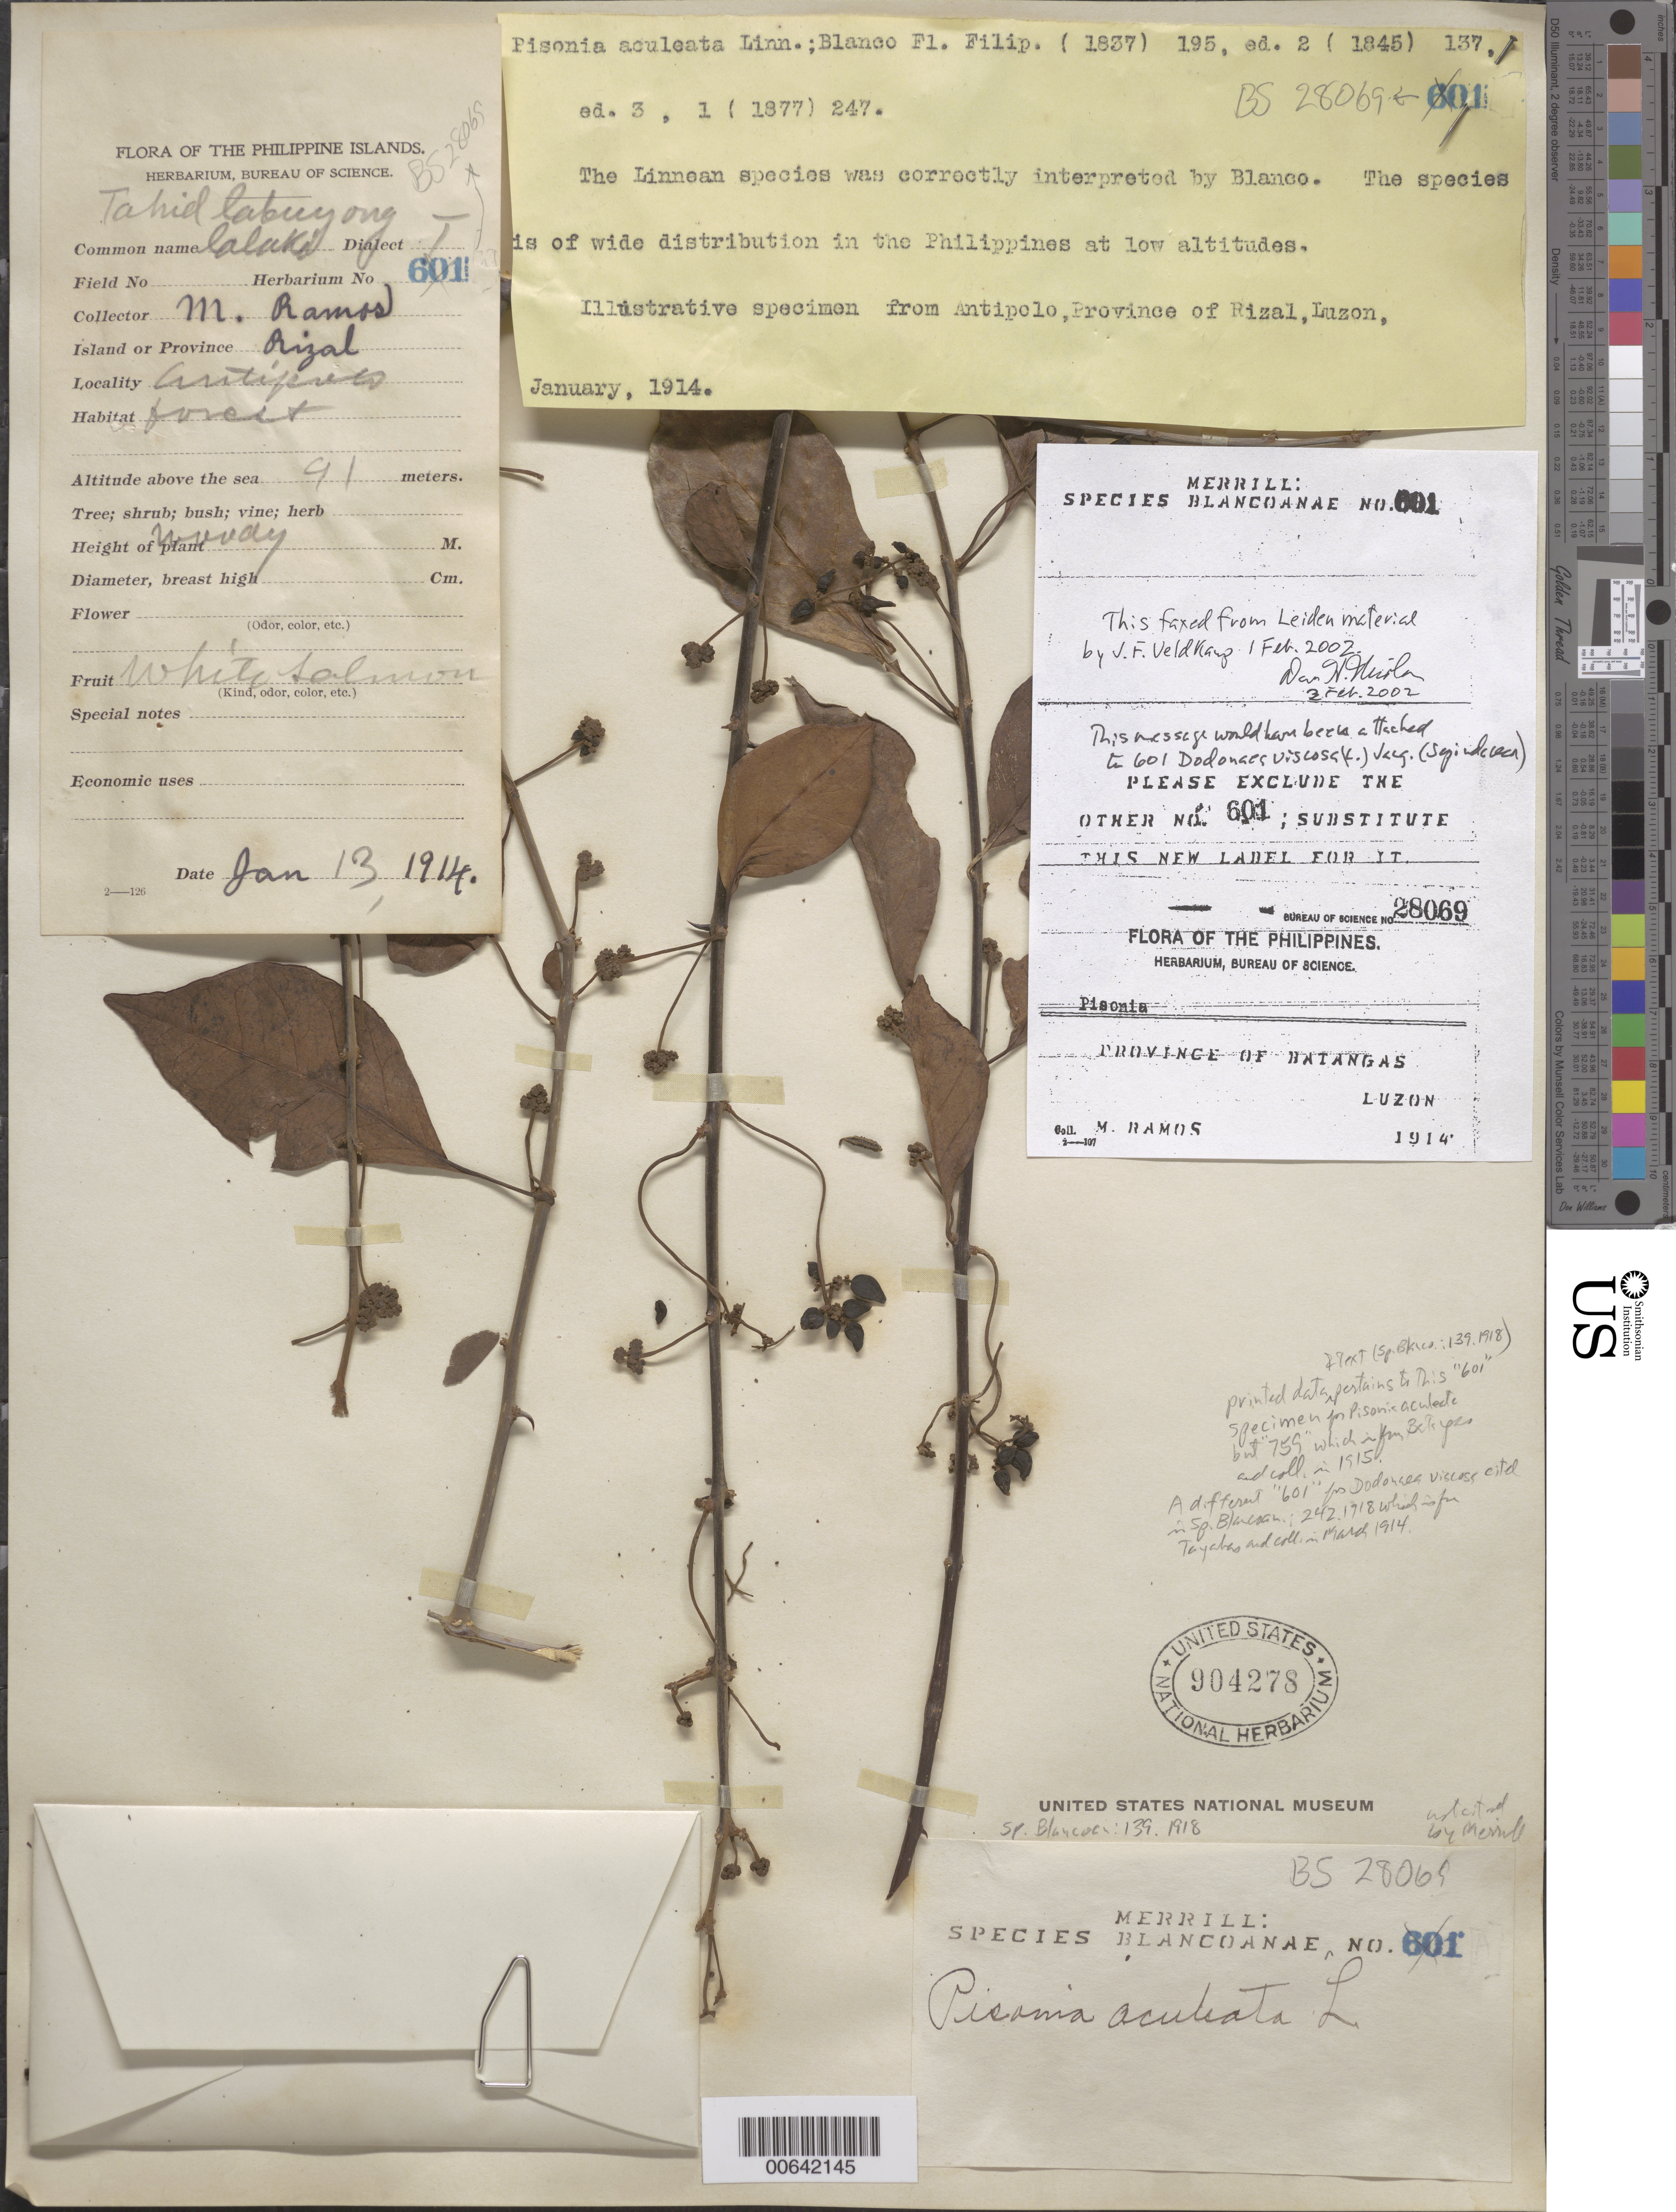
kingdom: Plantae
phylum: Tracheophyta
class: Magnoliopsida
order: Caryophyllales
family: Nyctaginaceae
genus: Pisonia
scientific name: Pisonia aculeata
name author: L.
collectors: M. Ramos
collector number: Bur. Sci. 28069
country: Philippines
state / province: Calabarzon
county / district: Rizal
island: Luzon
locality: Antipolo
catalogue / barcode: US 904278